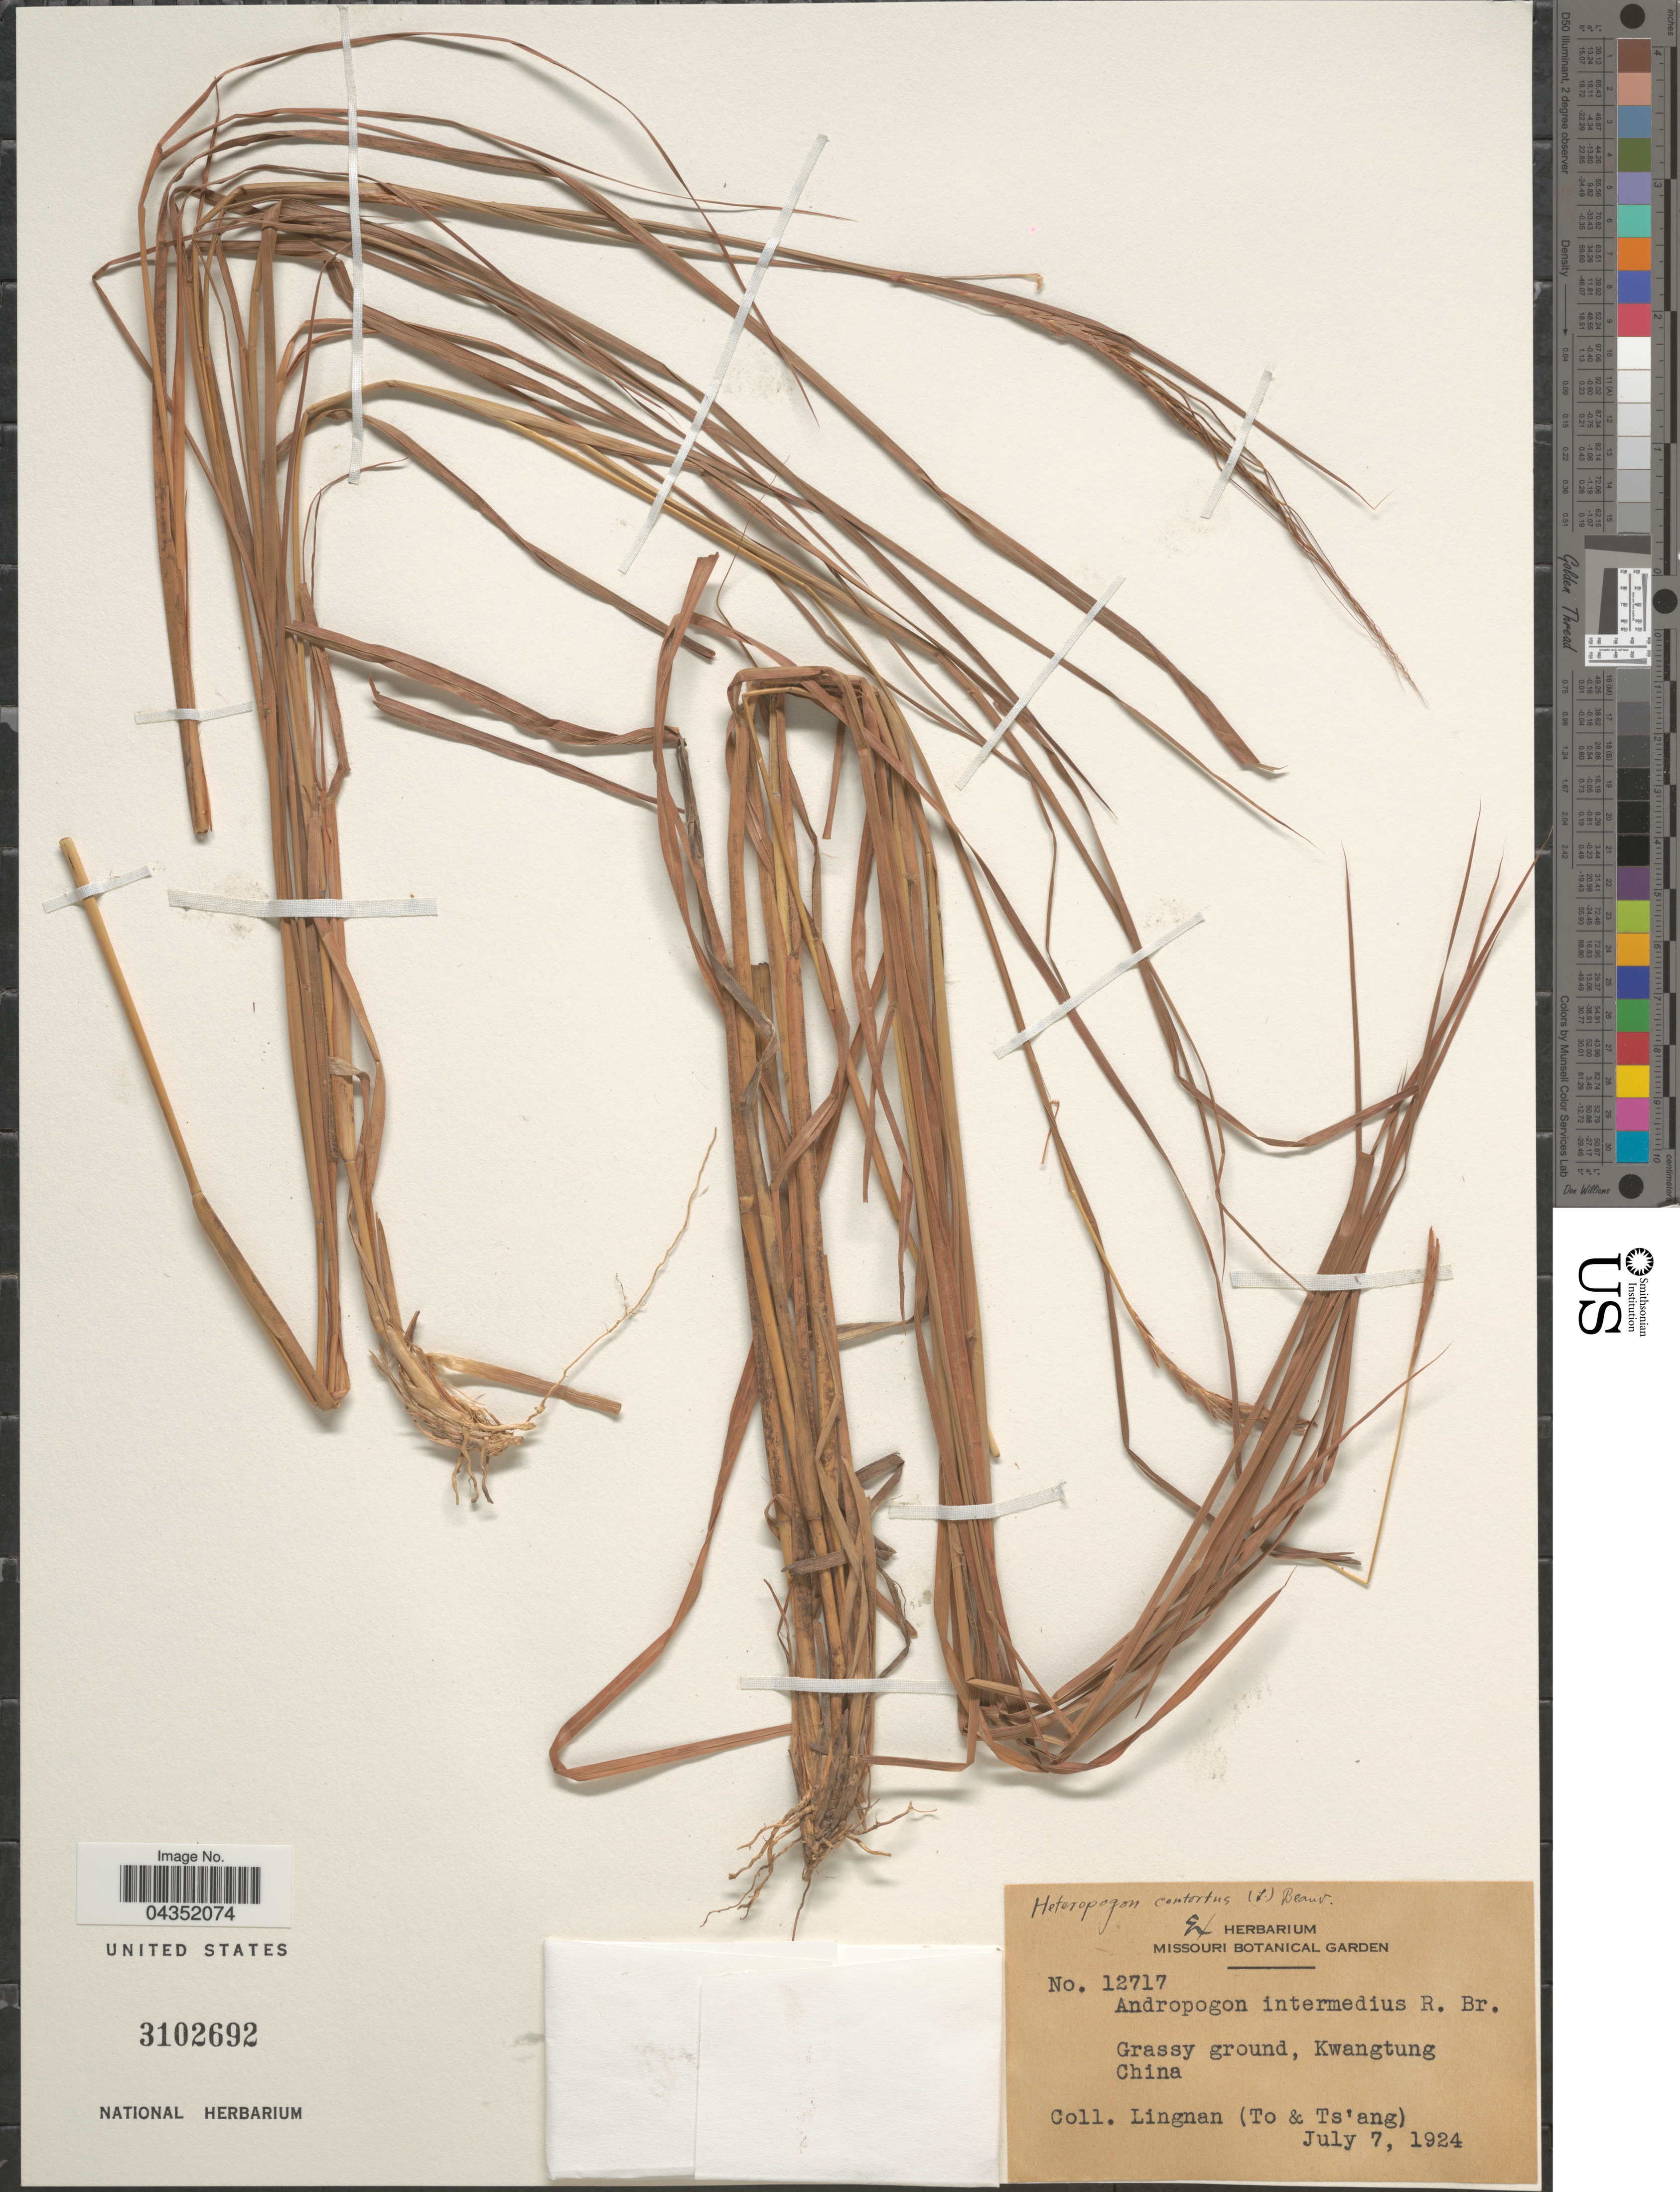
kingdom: Plantae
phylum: Tracheophyta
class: Liliopsida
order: Poales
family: Poaceae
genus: Heteropogon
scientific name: Heteropogon contortus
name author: (L.) P. Beauv. ex Roem. & Schult.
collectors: Lingnan, -. To & -. T'sang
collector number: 12717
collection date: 1924-07-07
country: China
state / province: Guangdong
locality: Kwangtung.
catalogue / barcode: US 3102692